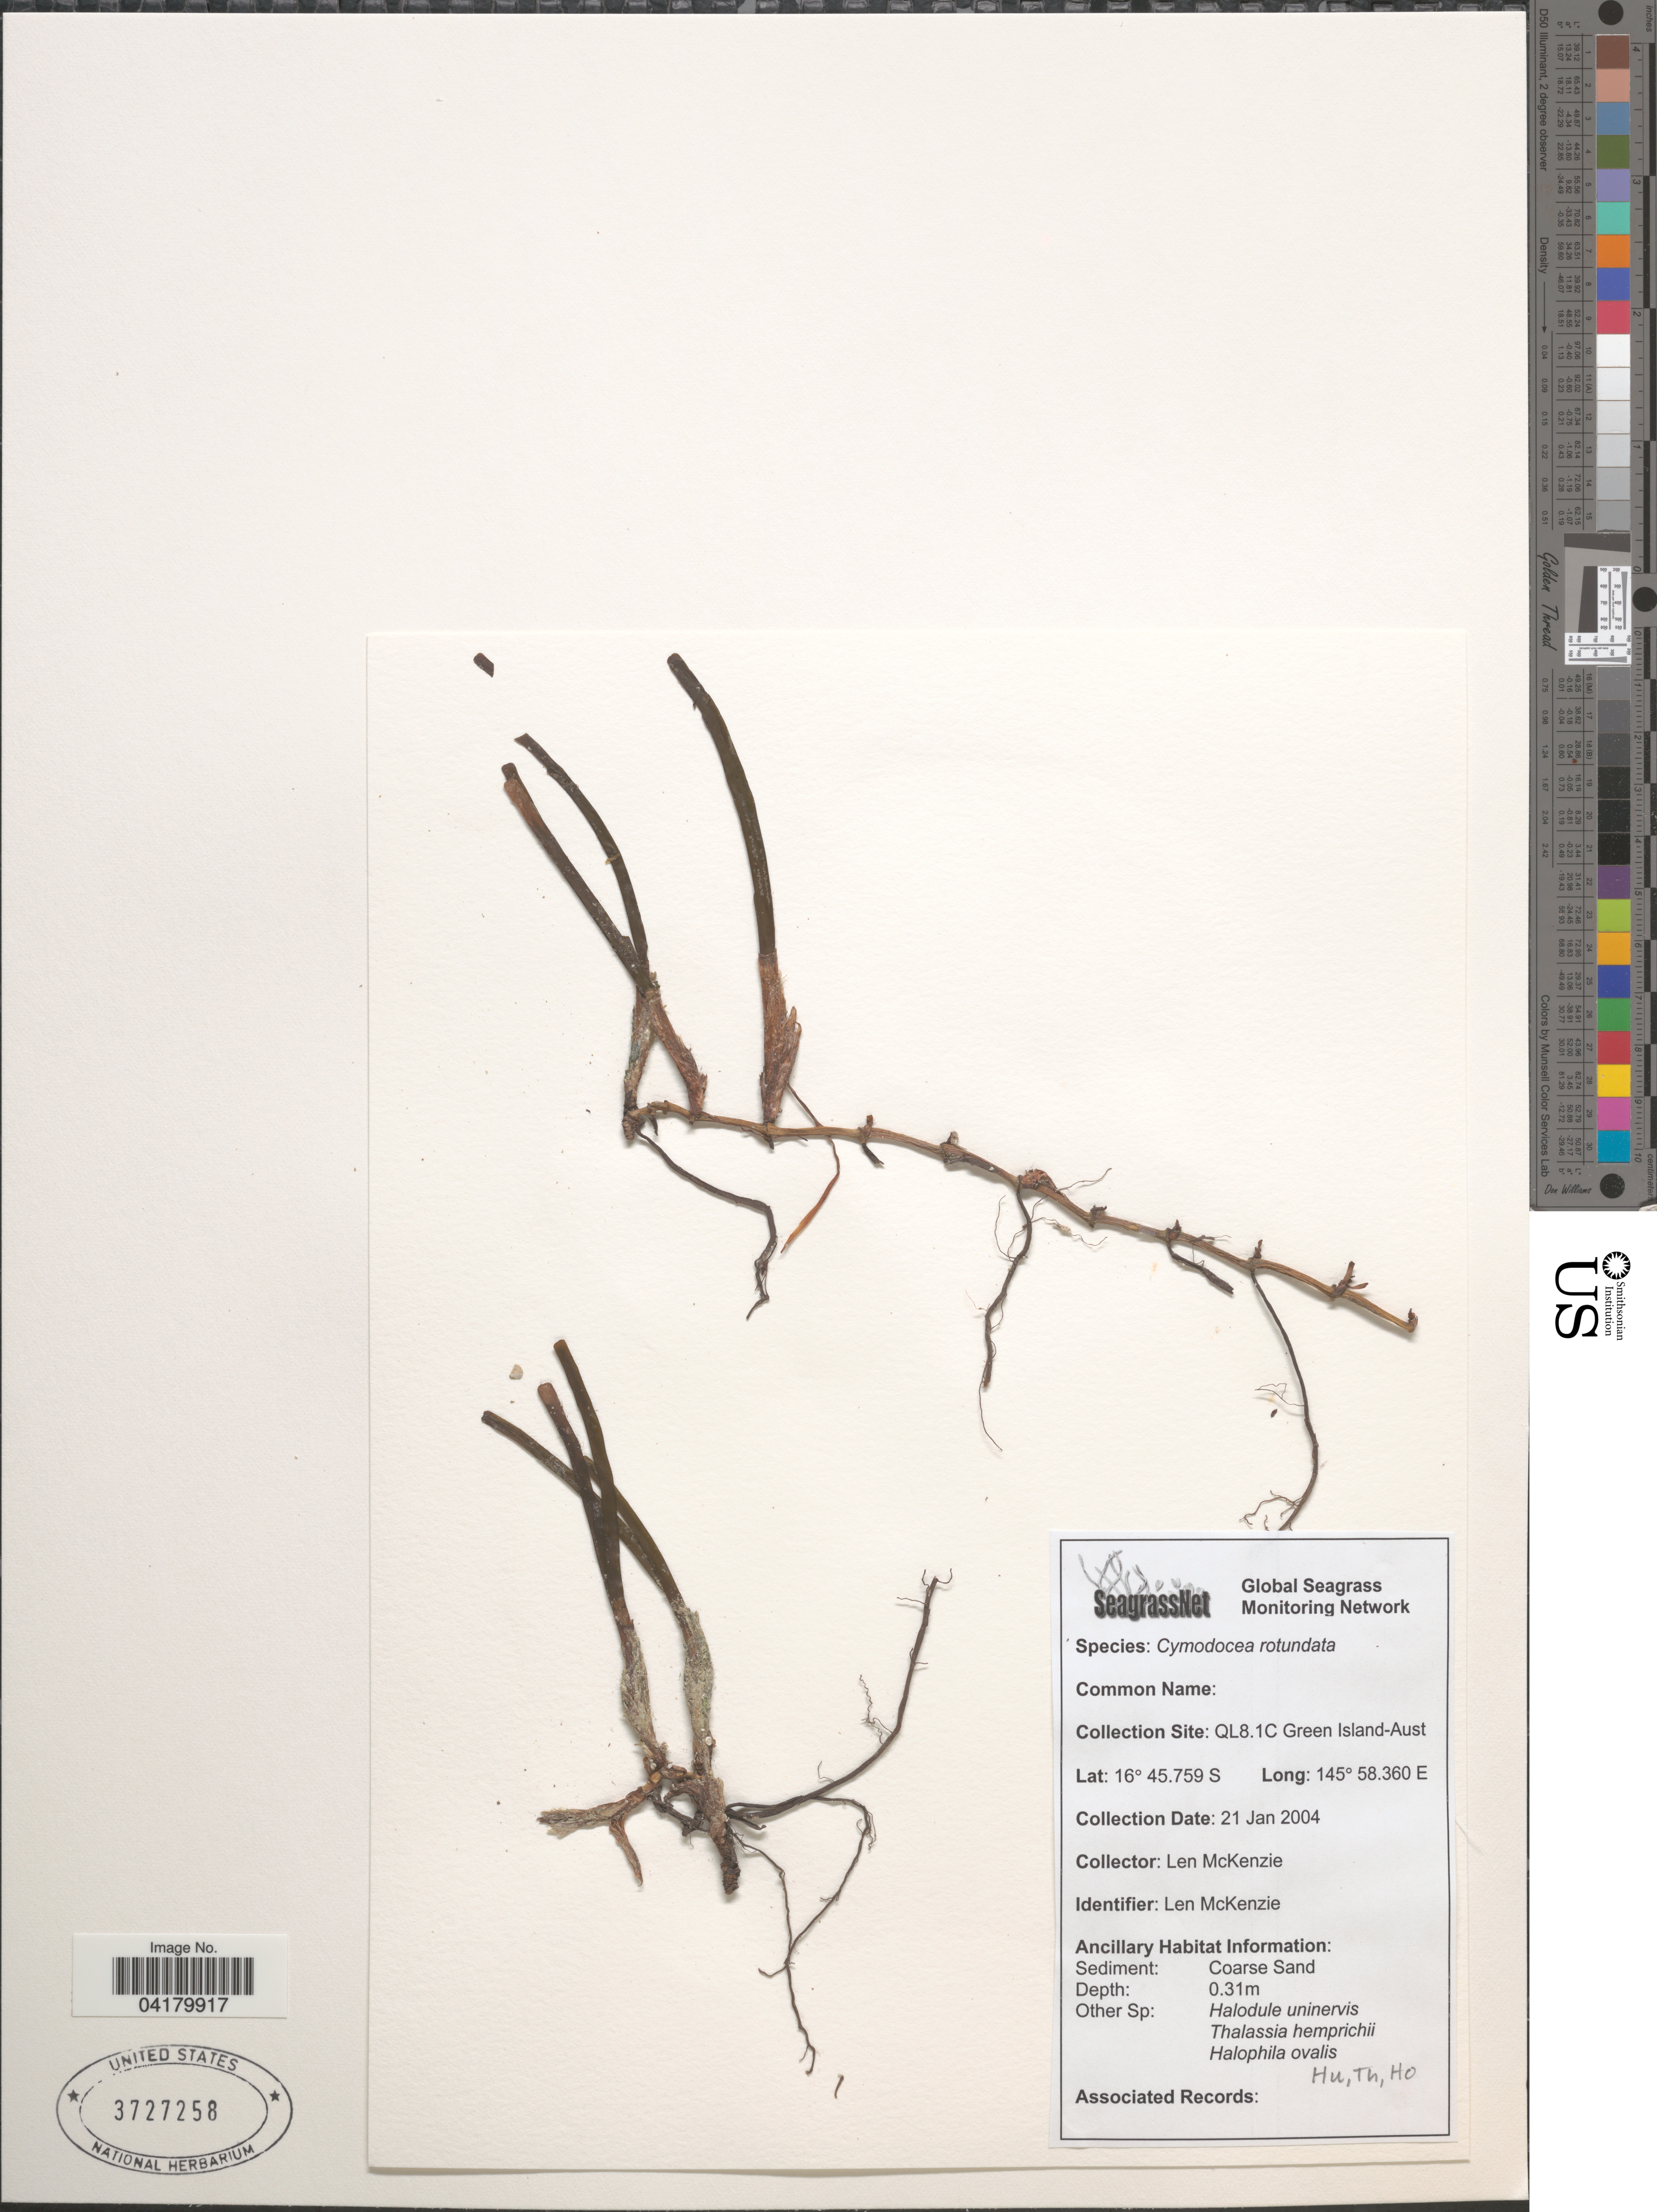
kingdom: Plantae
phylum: Tracheophyta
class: Liliopsida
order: Alismatales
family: Cymodoceaceae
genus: Cymodocea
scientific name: Cymodocea rotundata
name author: Asch. & Schweinf.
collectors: L. McKenzie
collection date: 2004-01-21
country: Australia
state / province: Queensland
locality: Collection Site: QL8.1C Green Island.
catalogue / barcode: US 3727258